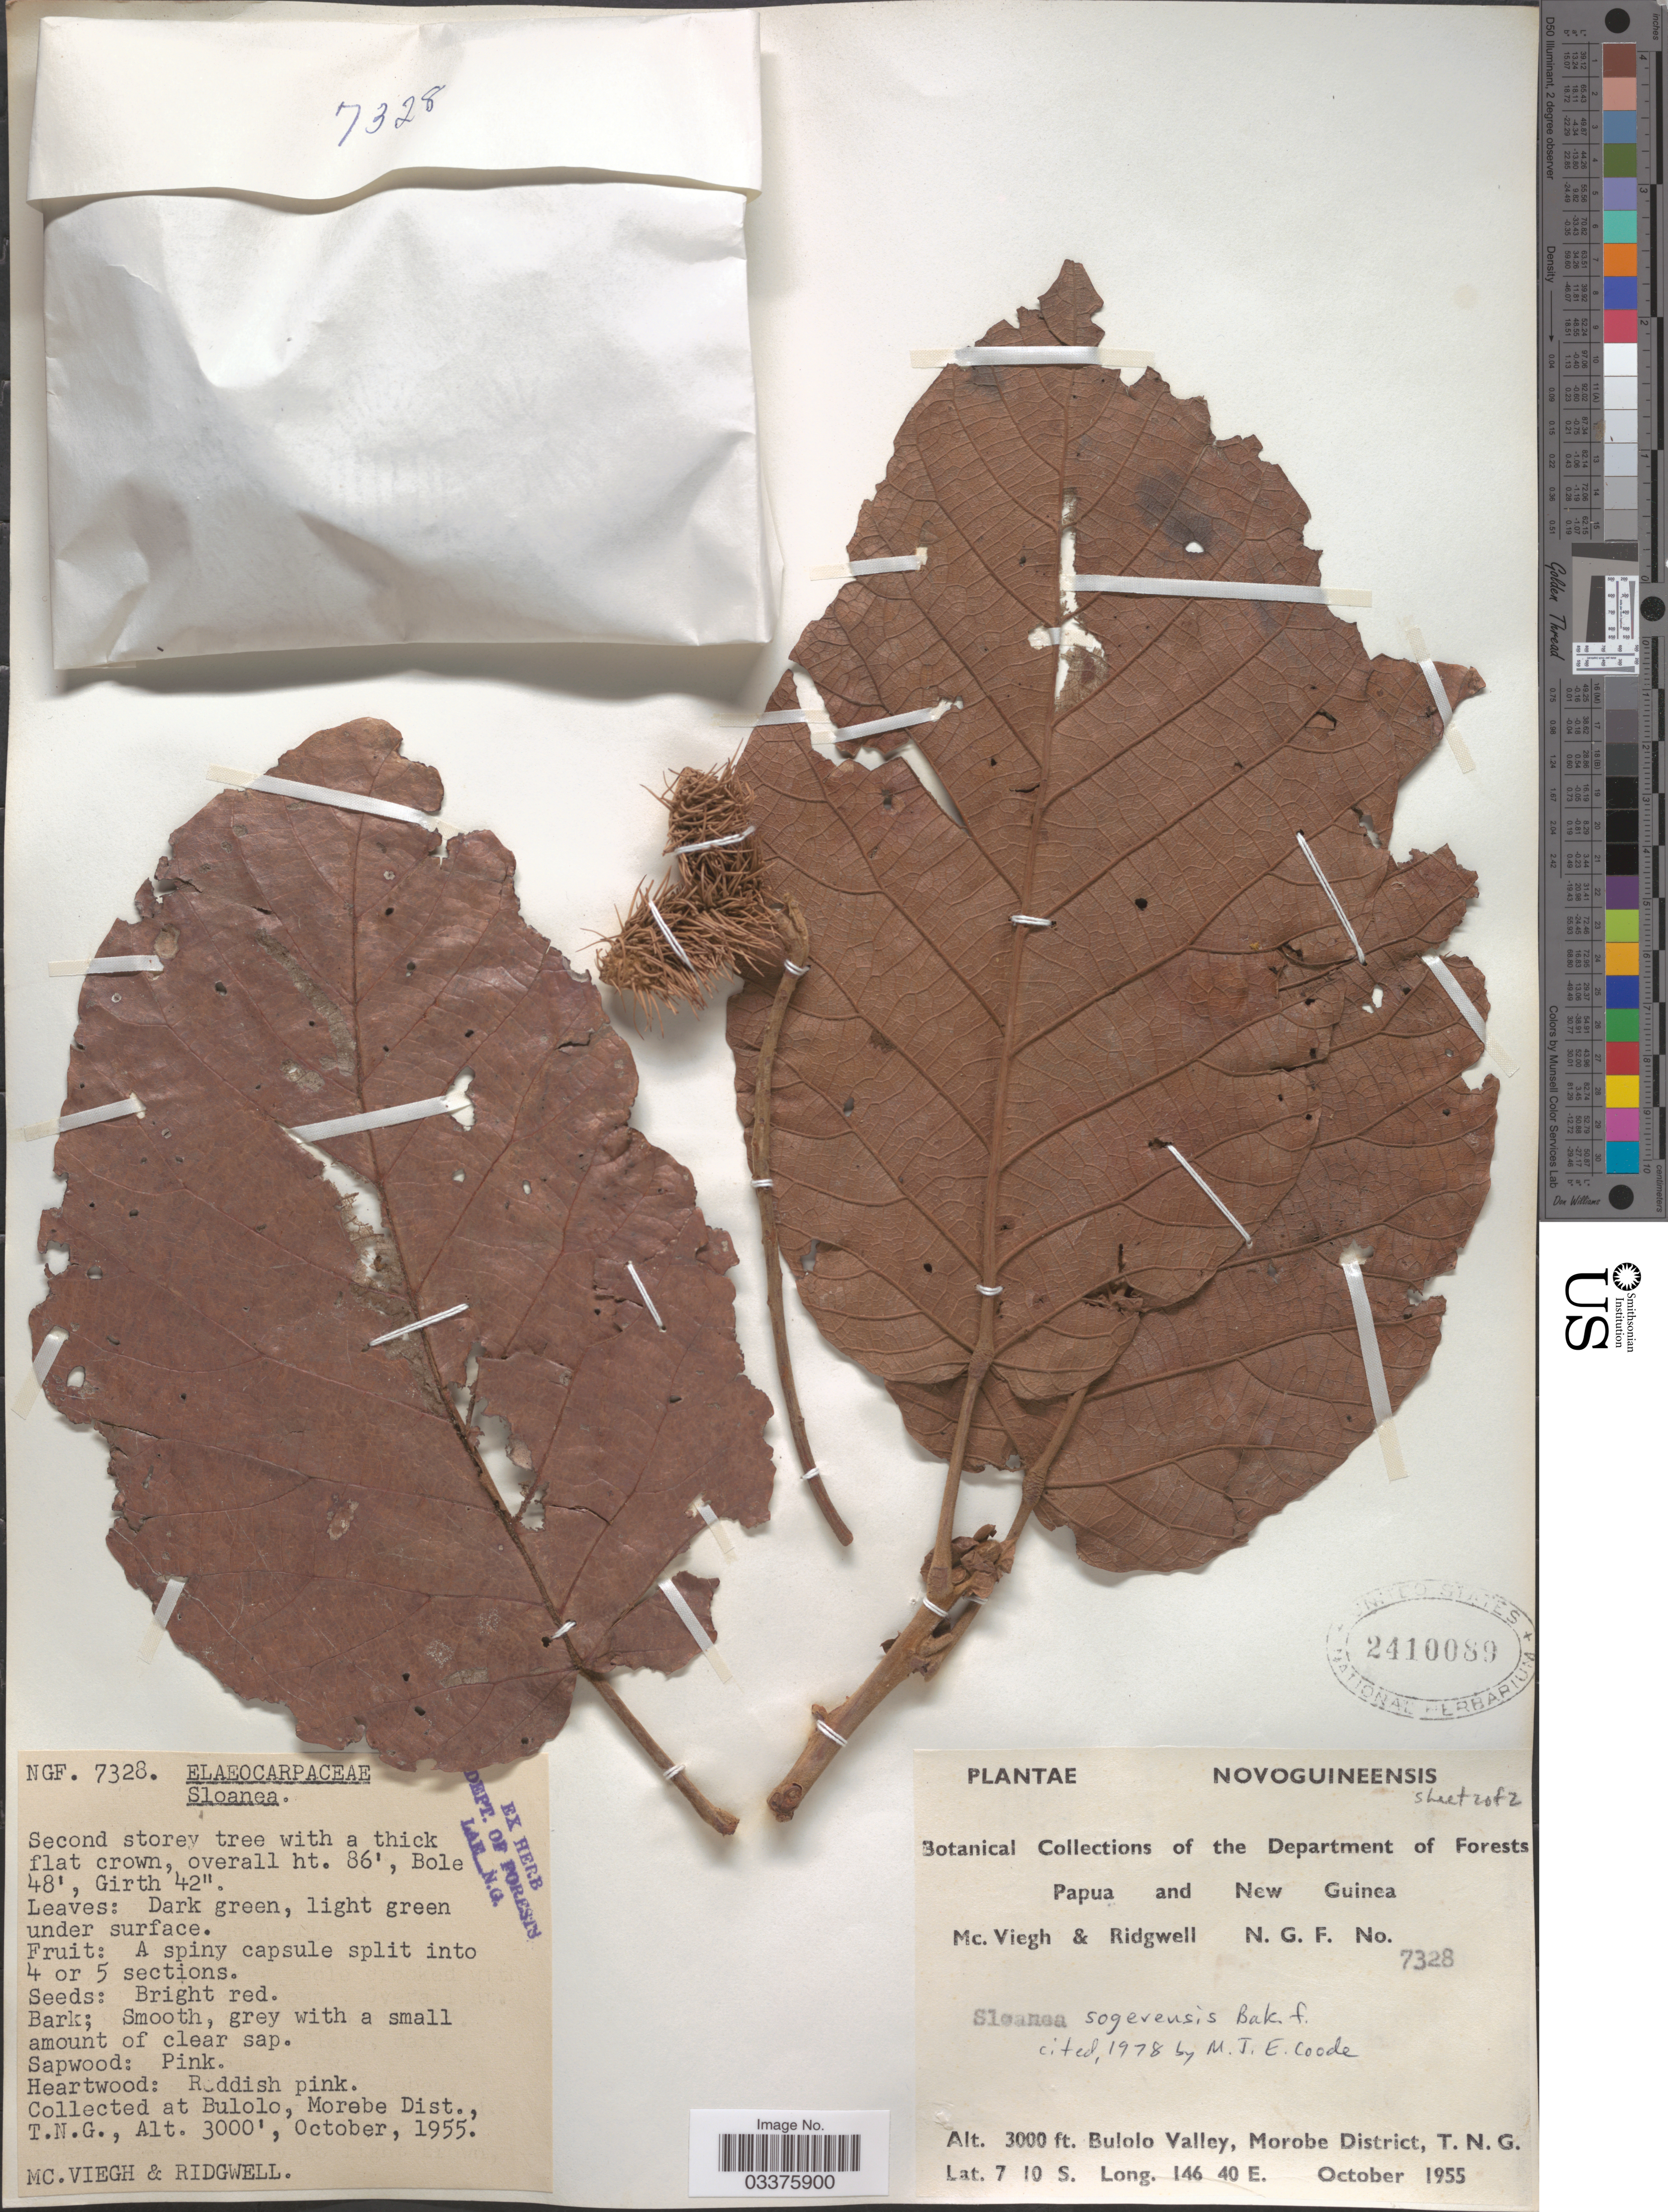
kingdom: Plantae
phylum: Tracheophyta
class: Magnoliopsida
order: Oxalidales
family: Elaeocarpaceae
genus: Sloanea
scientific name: Sloanea sogerensis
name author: Baker f.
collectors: McViegh, -- & Ridgwell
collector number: N.G.F.7328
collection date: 1955-10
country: Papua New Guinea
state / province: Morobe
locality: Bulolo Valley, Morobe District, T.N.G. Novoguineensis. Papua and New Guinea. Morobe Dist.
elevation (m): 914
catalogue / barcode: US 2410089